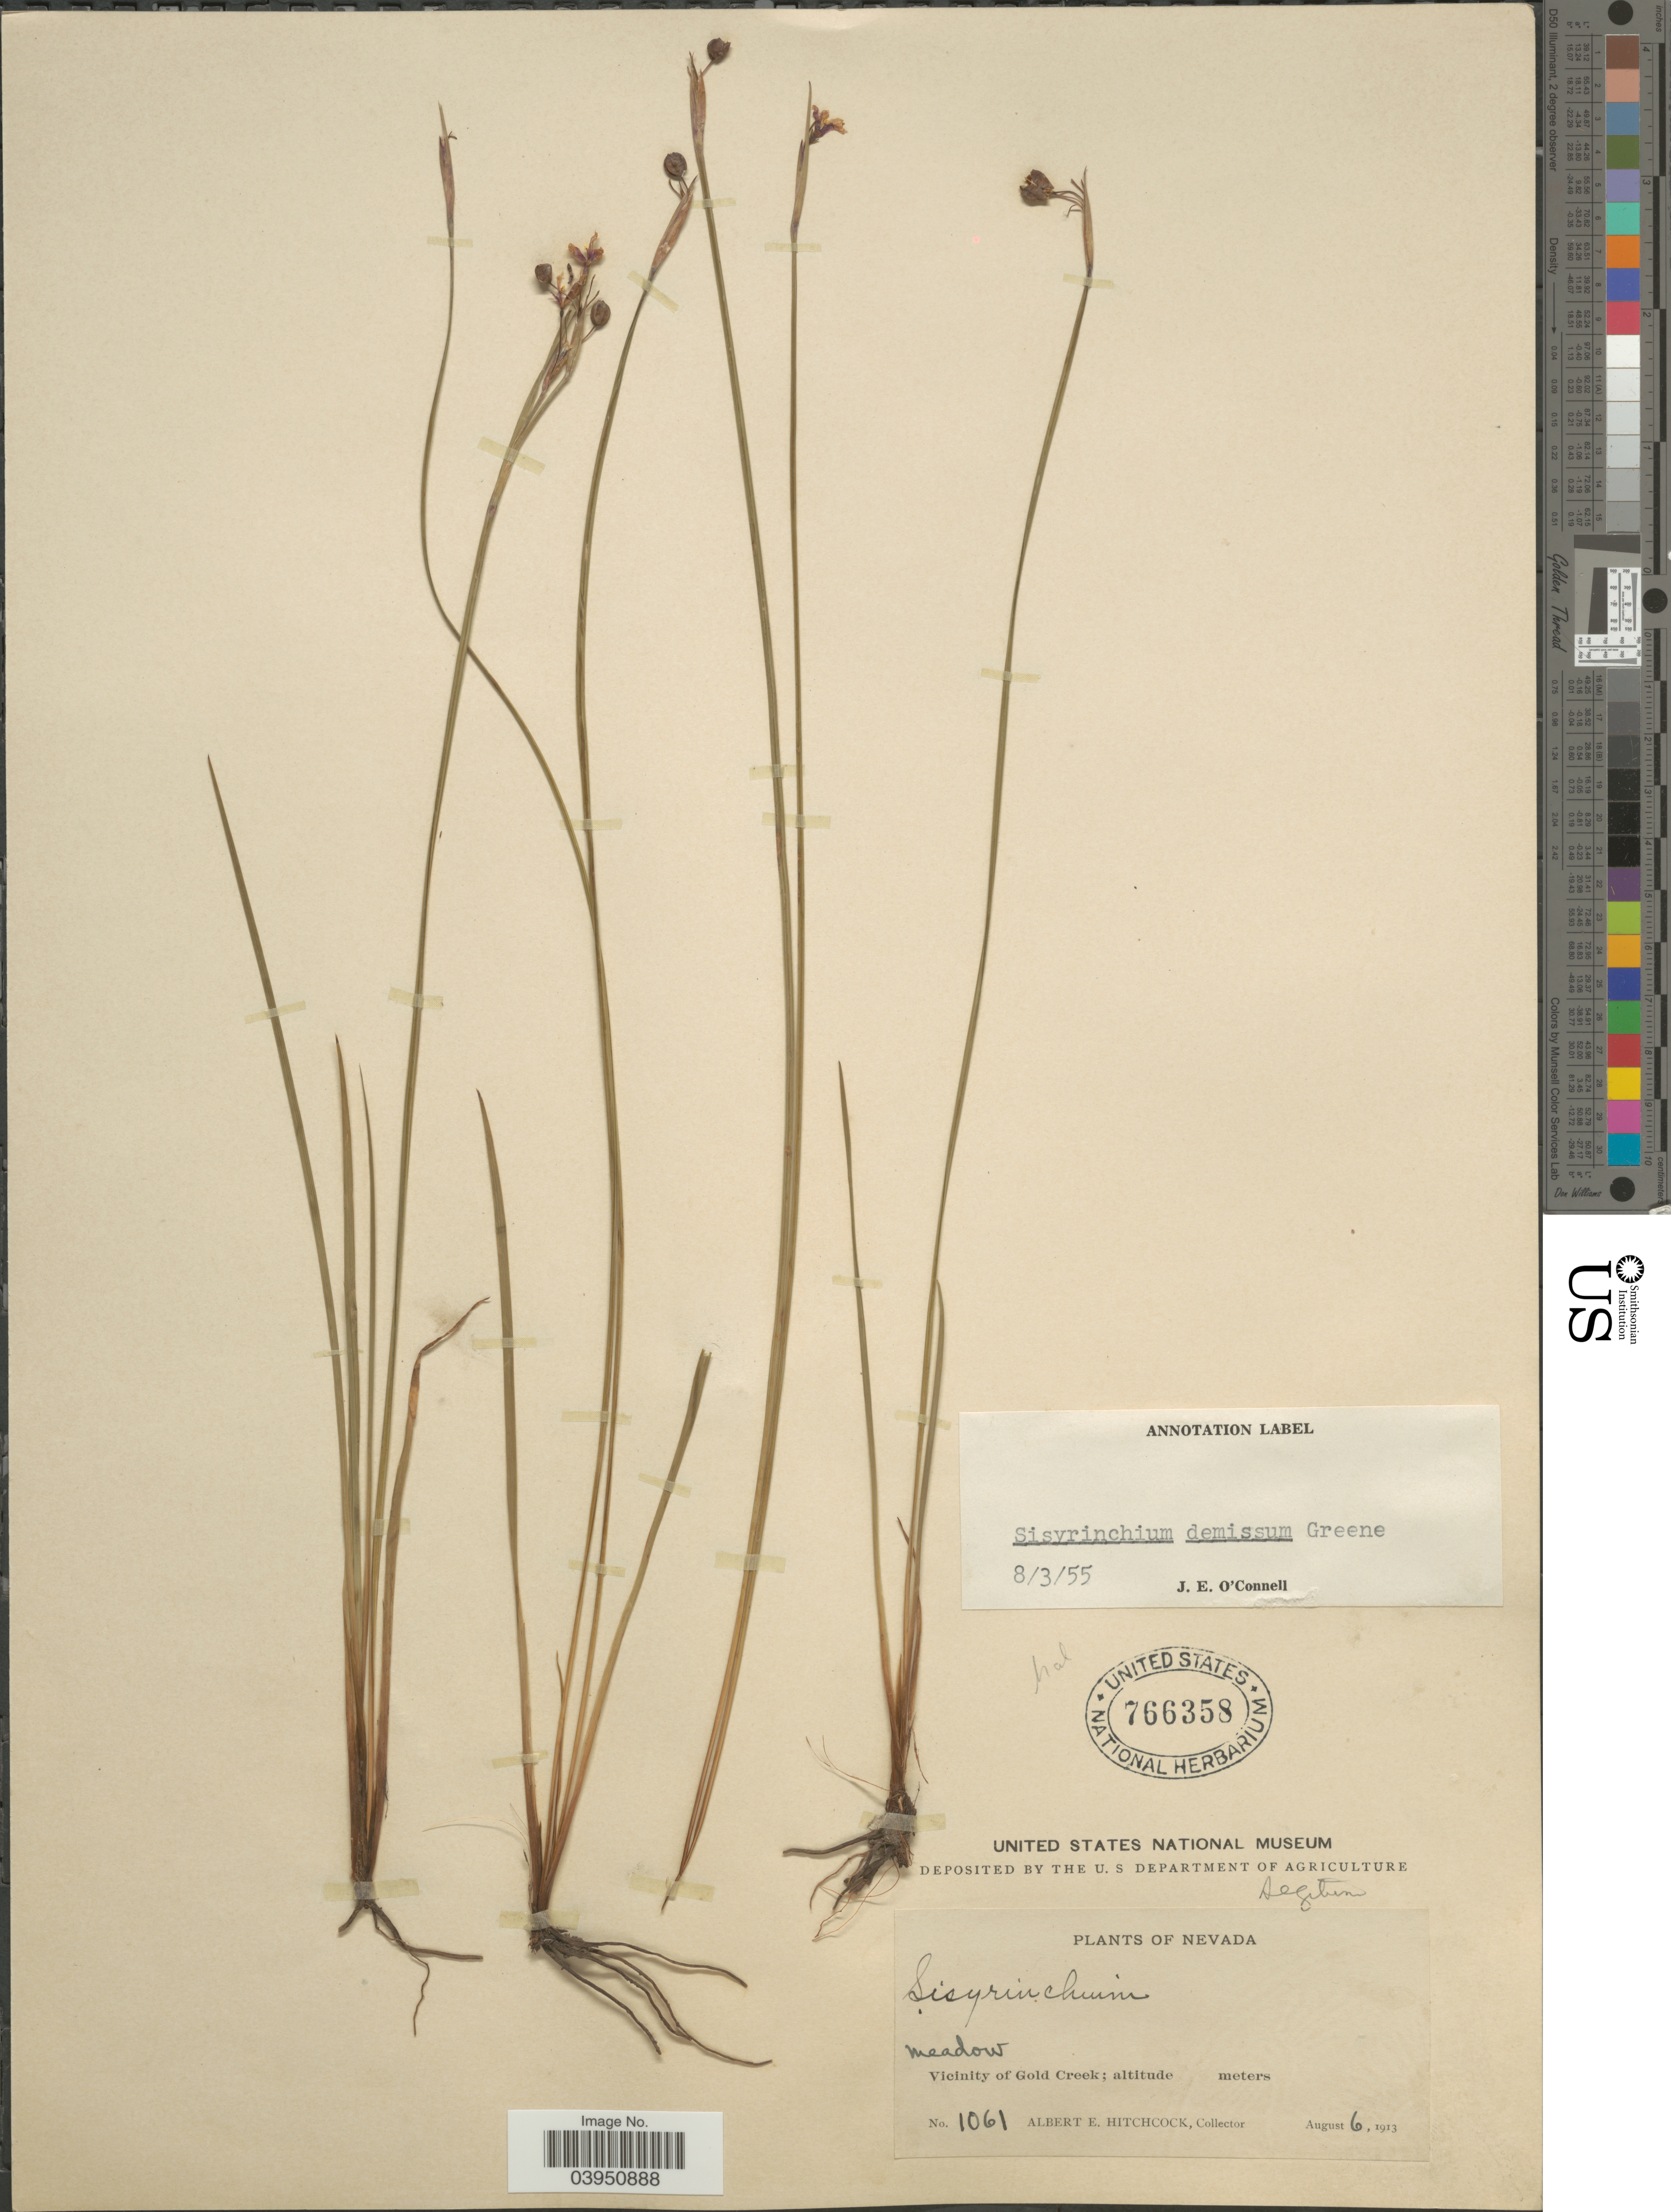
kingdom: Plantae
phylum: Tracheophyta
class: Liliopsida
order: Asparagales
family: Iridaceae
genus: Sisyrinchium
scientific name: Sisyrinchium demissum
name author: Greene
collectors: A. Hitchcock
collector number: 1061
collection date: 1913-08-06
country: United States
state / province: Nevada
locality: Vicinity of Gold Creek.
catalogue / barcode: US 766358